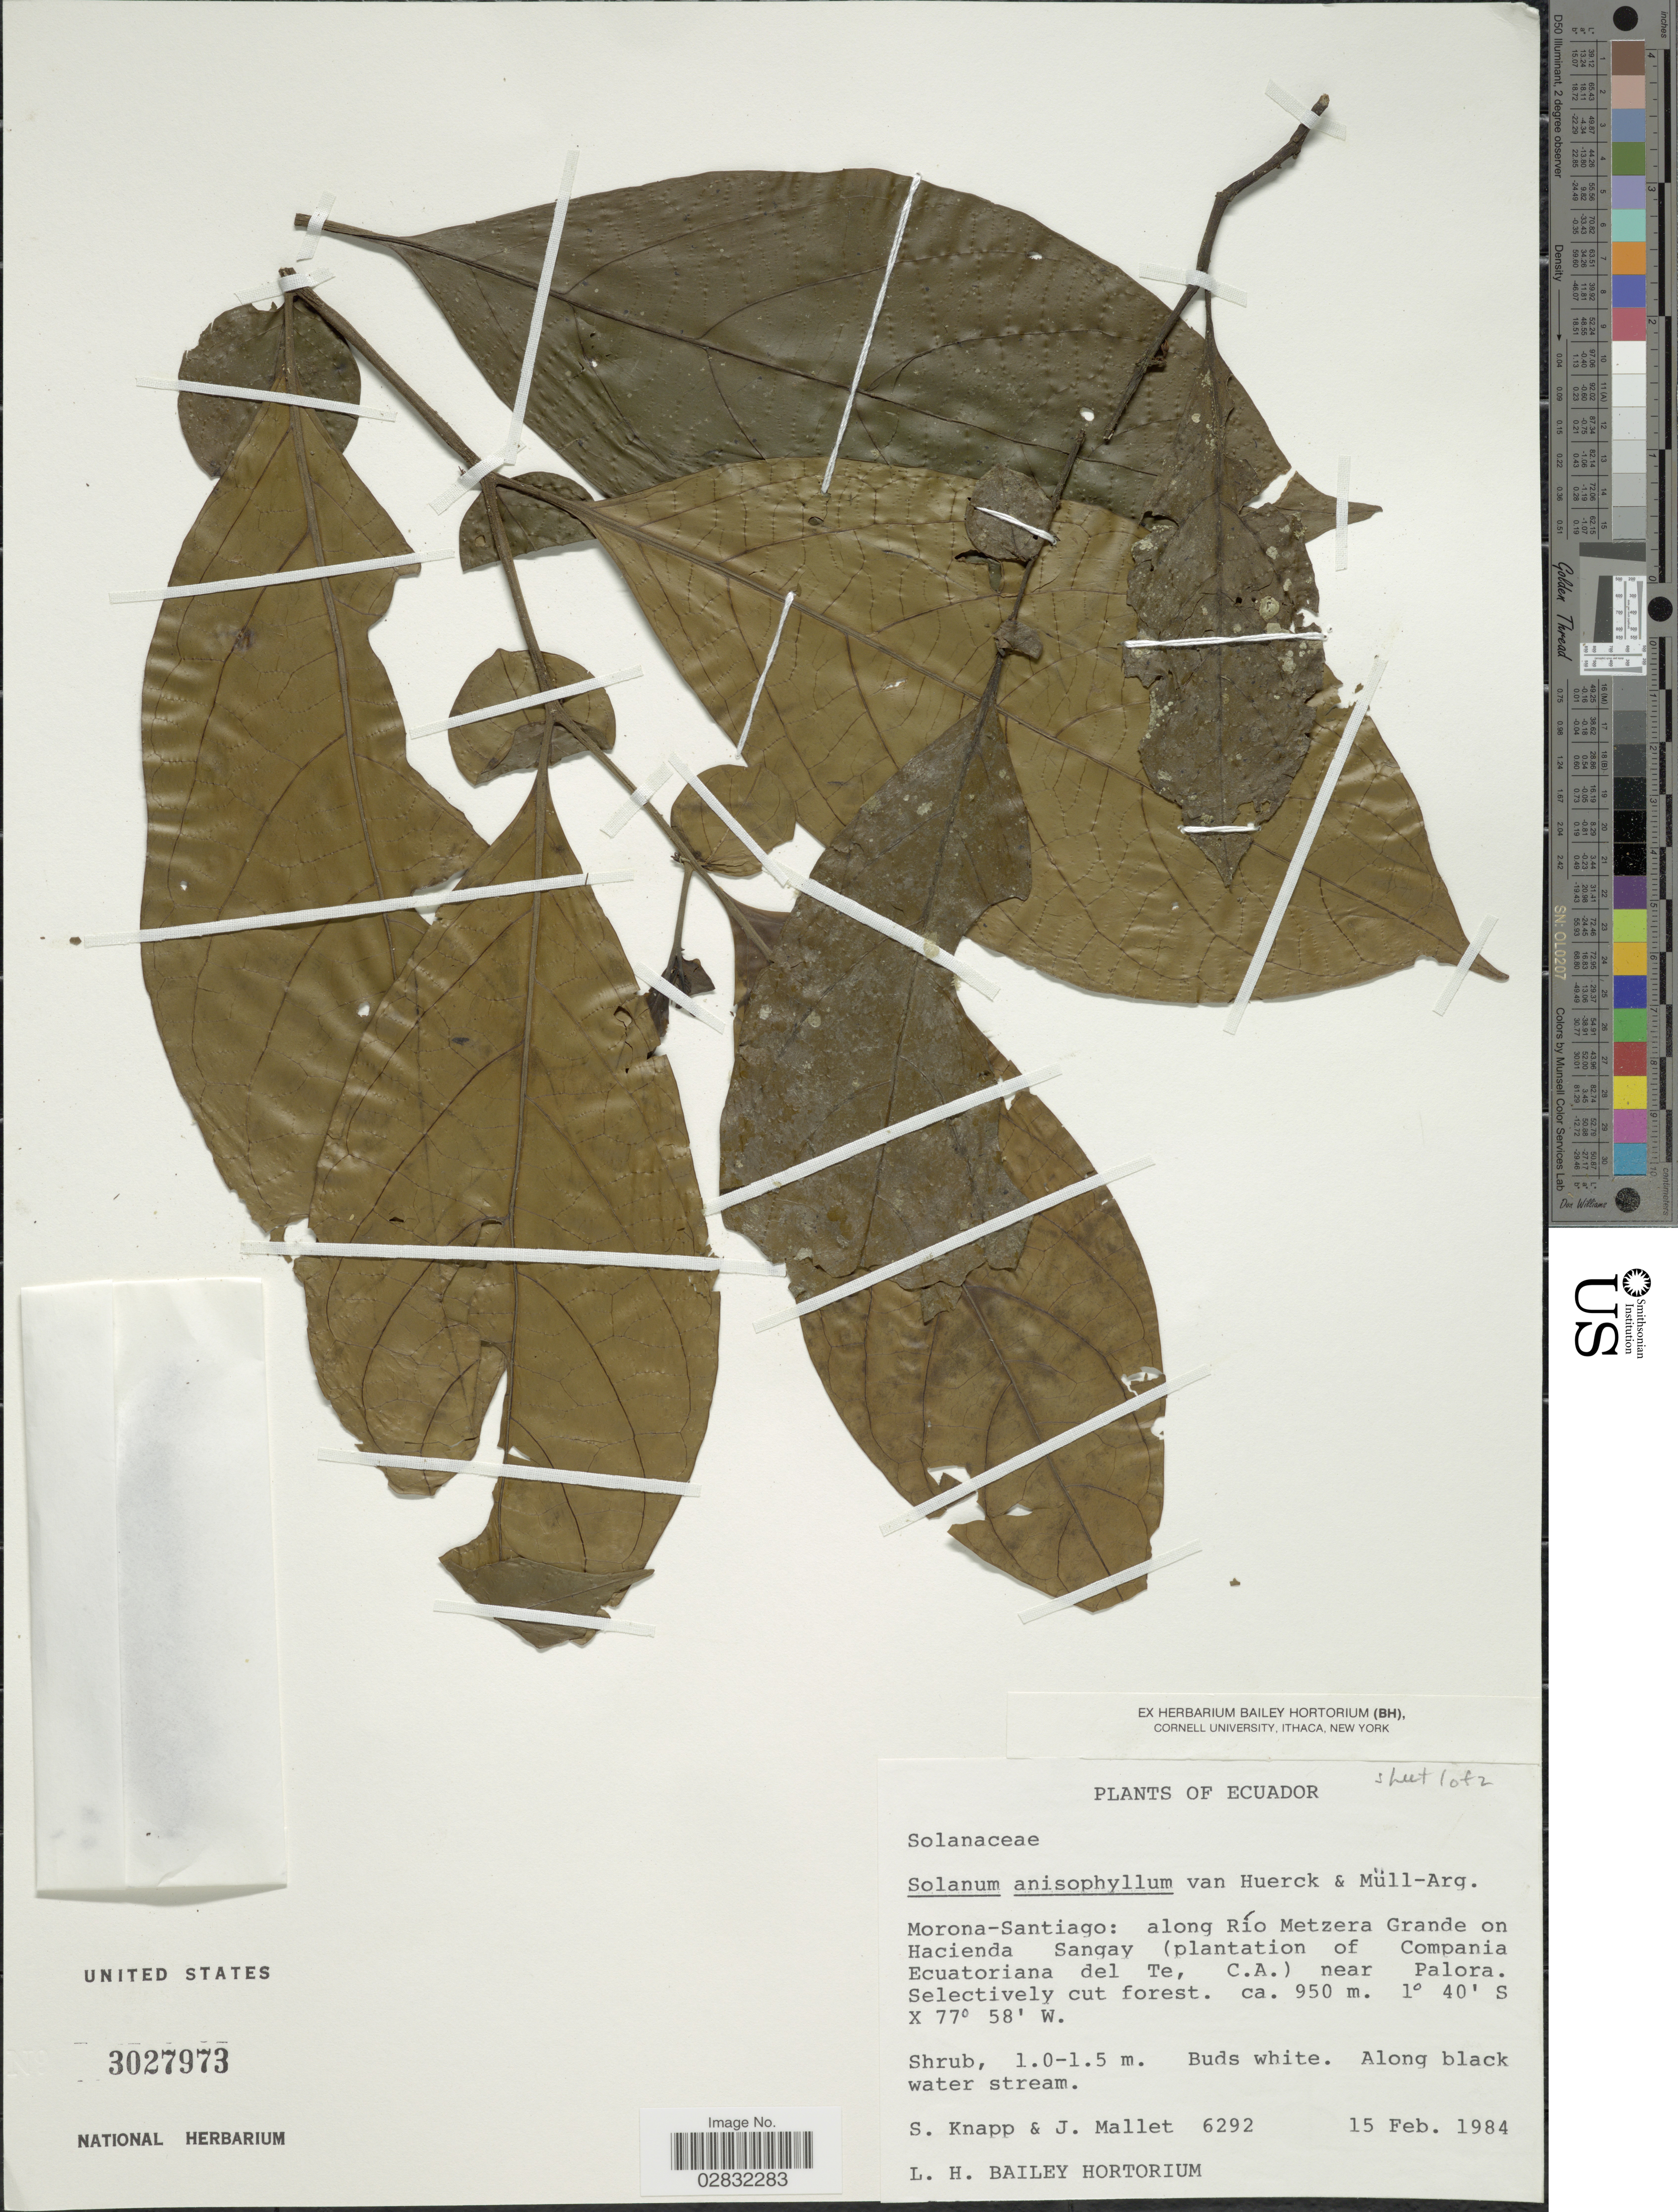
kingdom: Plantae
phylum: Tracheophyta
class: Magnoliopsida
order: Solanales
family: Solanaceae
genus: Solanum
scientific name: Solanum anisophyllum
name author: Elmer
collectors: S. Knapp & J. Mallet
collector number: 6292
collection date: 1984-02-15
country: Ecuador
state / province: Morona-Santiago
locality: Along Río Metzera Grande on Hacienda Sangay (plantation of Compania Ecuatoriana del Te, C.A.) near Palora.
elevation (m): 950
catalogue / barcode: US 3027973